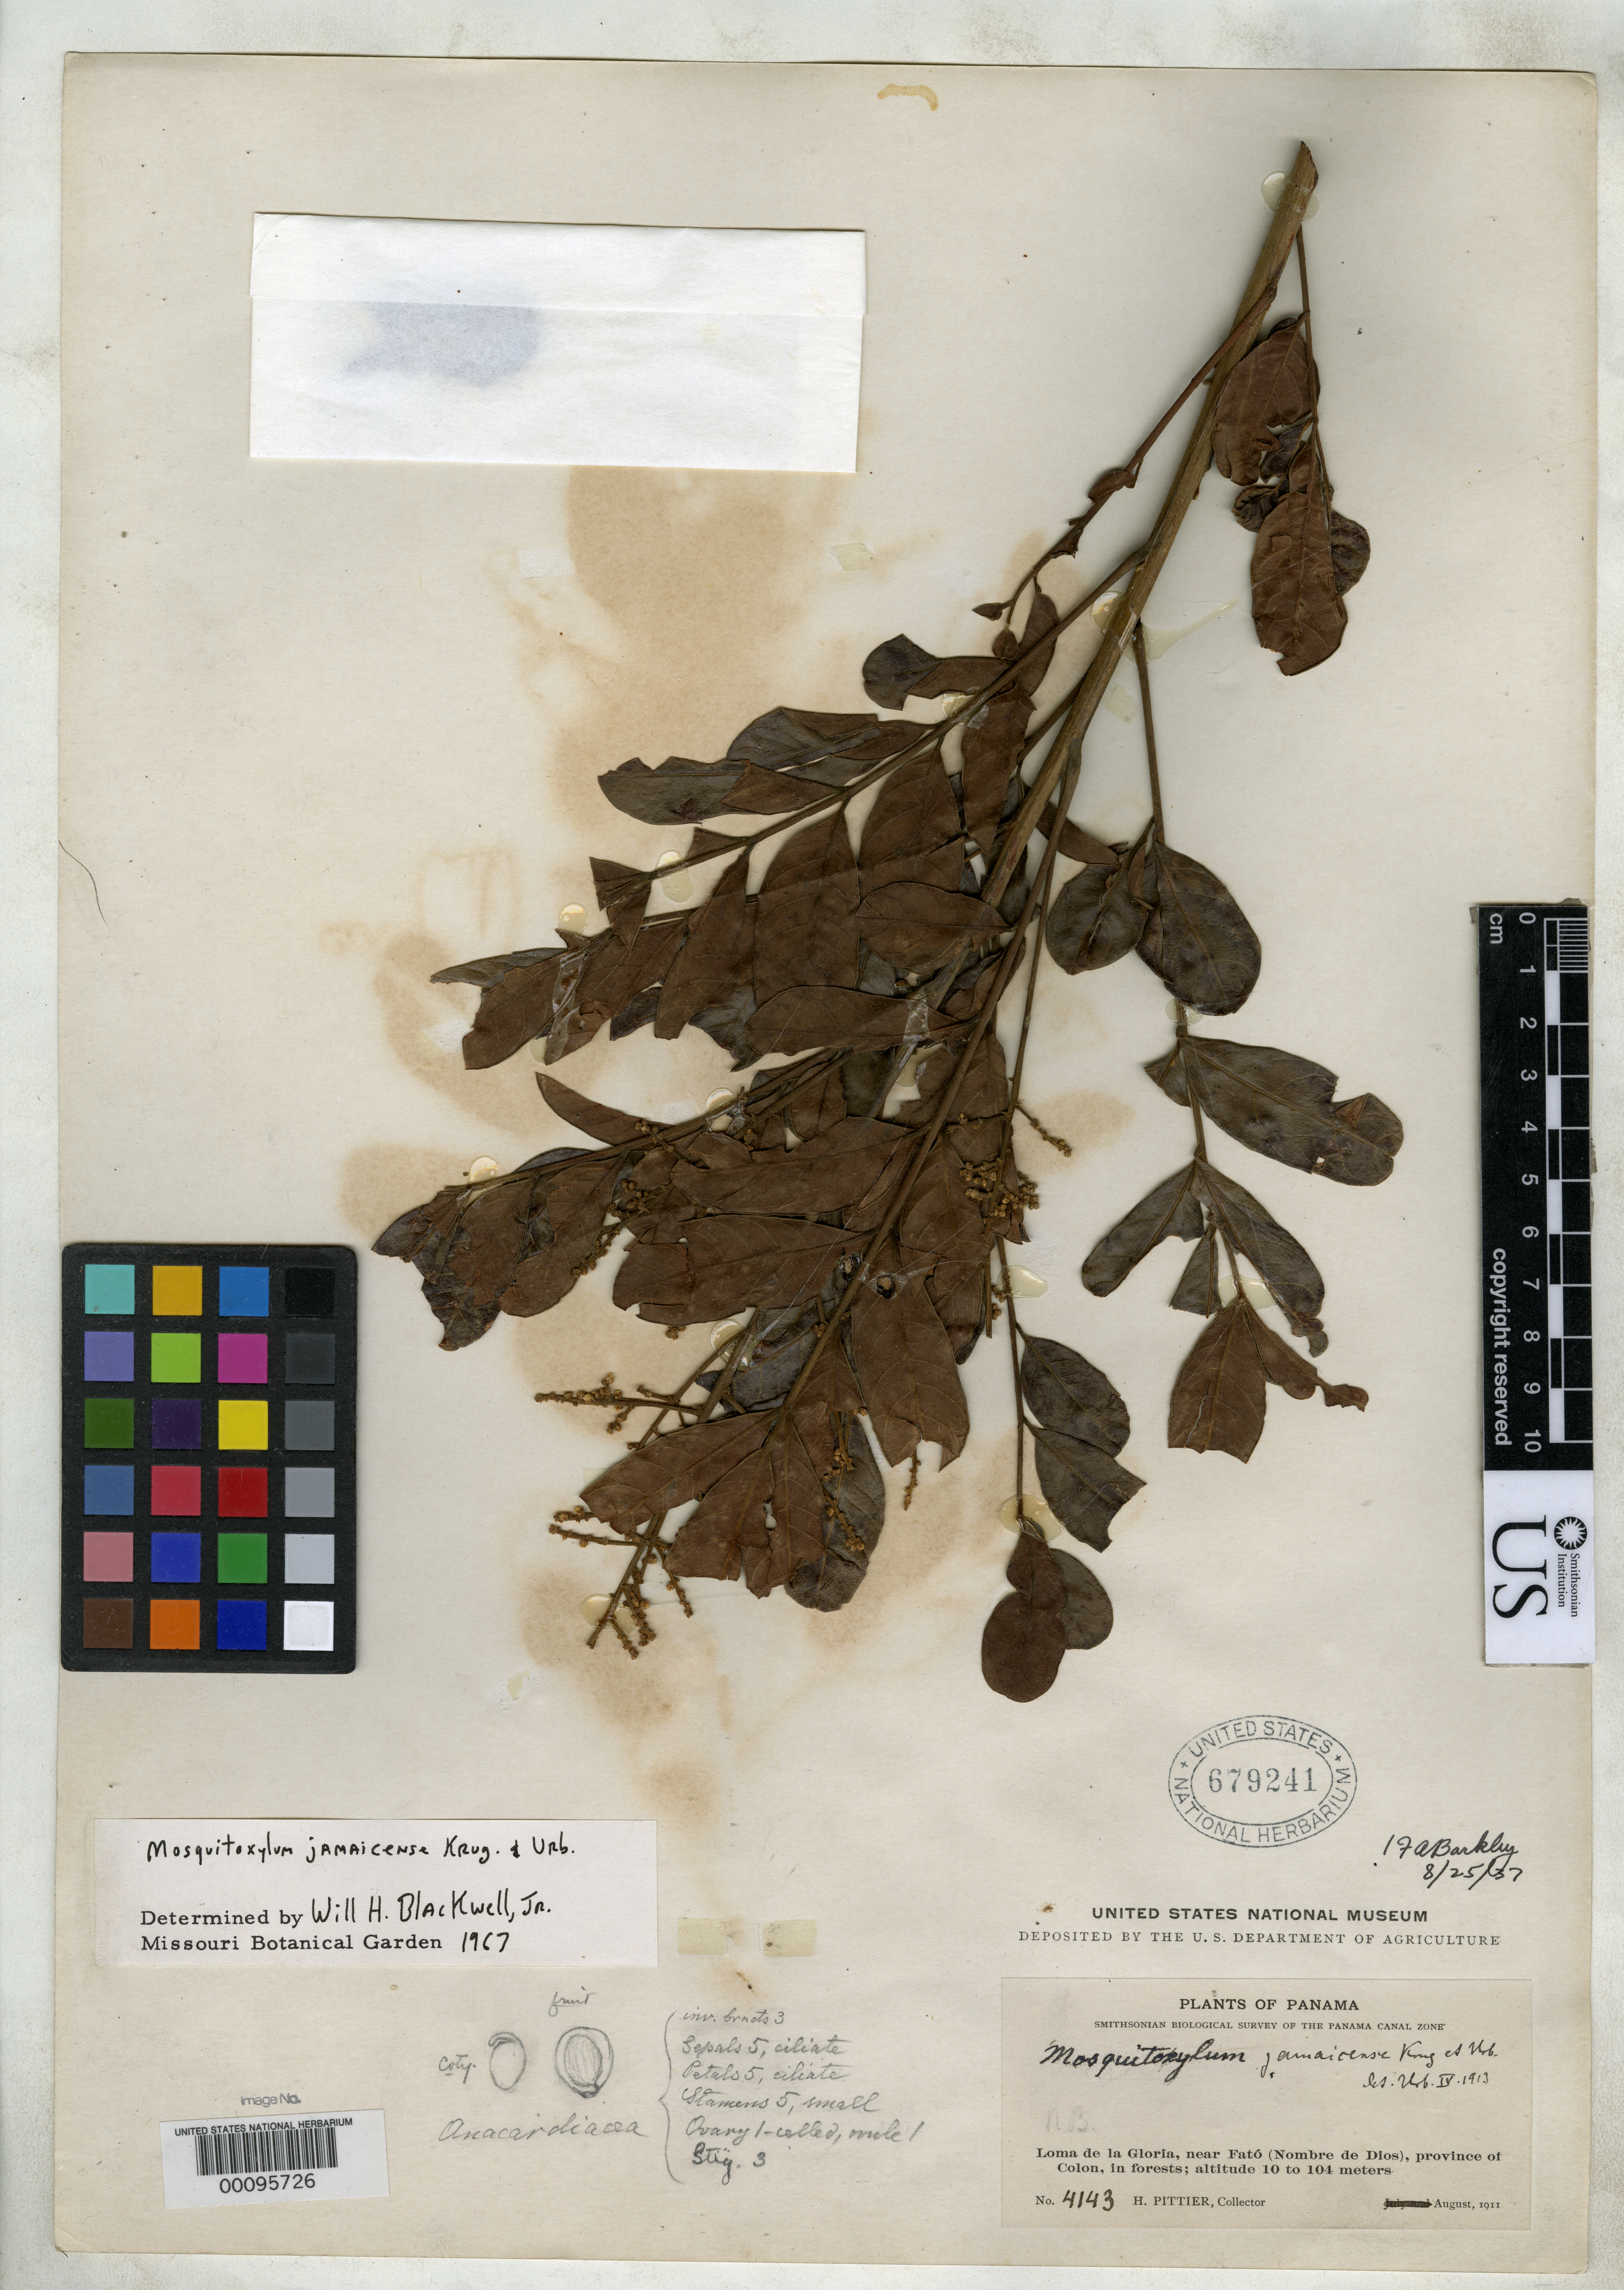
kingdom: Plantae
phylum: Tracheophyta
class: Magnoliopsida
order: Sapindales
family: Anacardiaceae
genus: Mosquitoxylum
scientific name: Mosquitoxylum jamaicense var. panamense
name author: F.A. Barkley & M.J. Reed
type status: Isotype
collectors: H. F. Pittier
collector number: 4143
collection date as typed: Aug 1911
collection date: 1911-08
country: Panama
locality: Loma de La Gloria, near Fato.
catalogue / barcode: US 679241